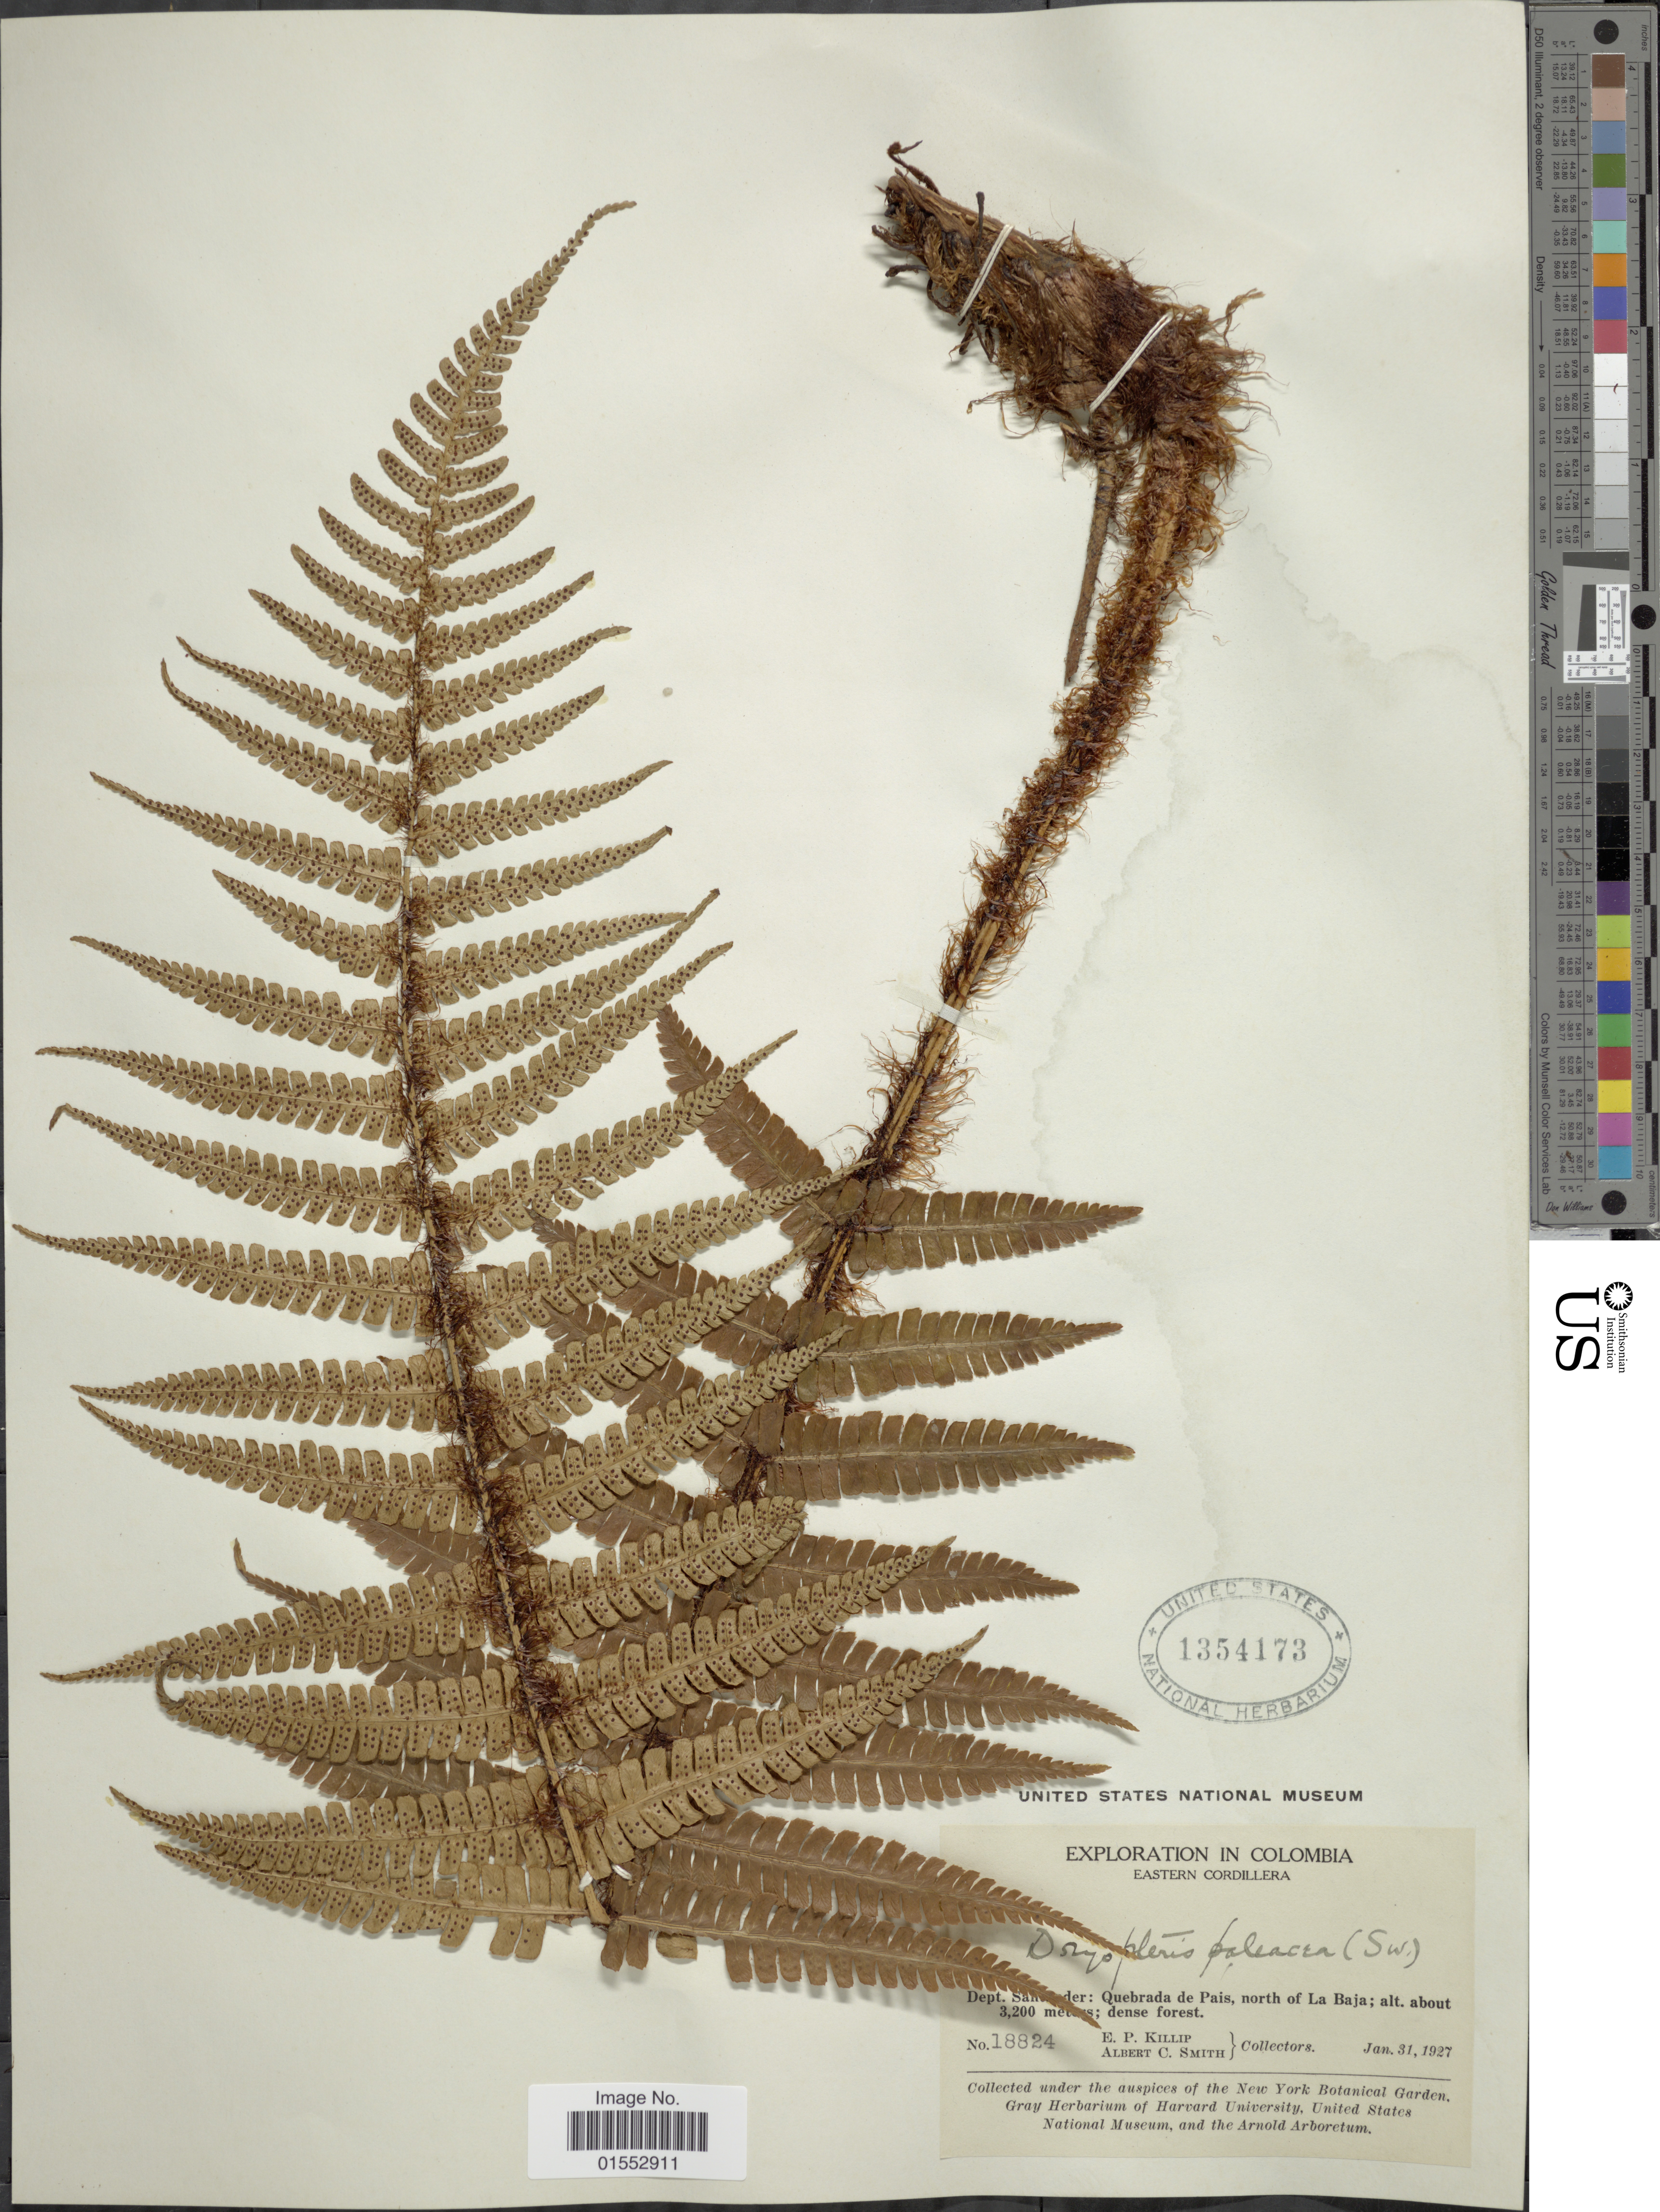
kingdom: Plantae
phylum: Tracheophyta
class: Polypodiopsida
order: Polypodiales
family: Dryopteridaceae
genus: Dryopteris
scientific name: Dryopteris wallichiana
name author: (Spreng.) Hyl.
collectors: E. P. Killip & A. C. Smith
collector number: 18824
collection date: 1927-01-31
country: Colombia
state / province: Santander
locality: Eastern Cordillera. Dept. santander: Quebrada de Pais, north of la Baja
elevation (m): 3200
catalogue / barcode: US 1354173